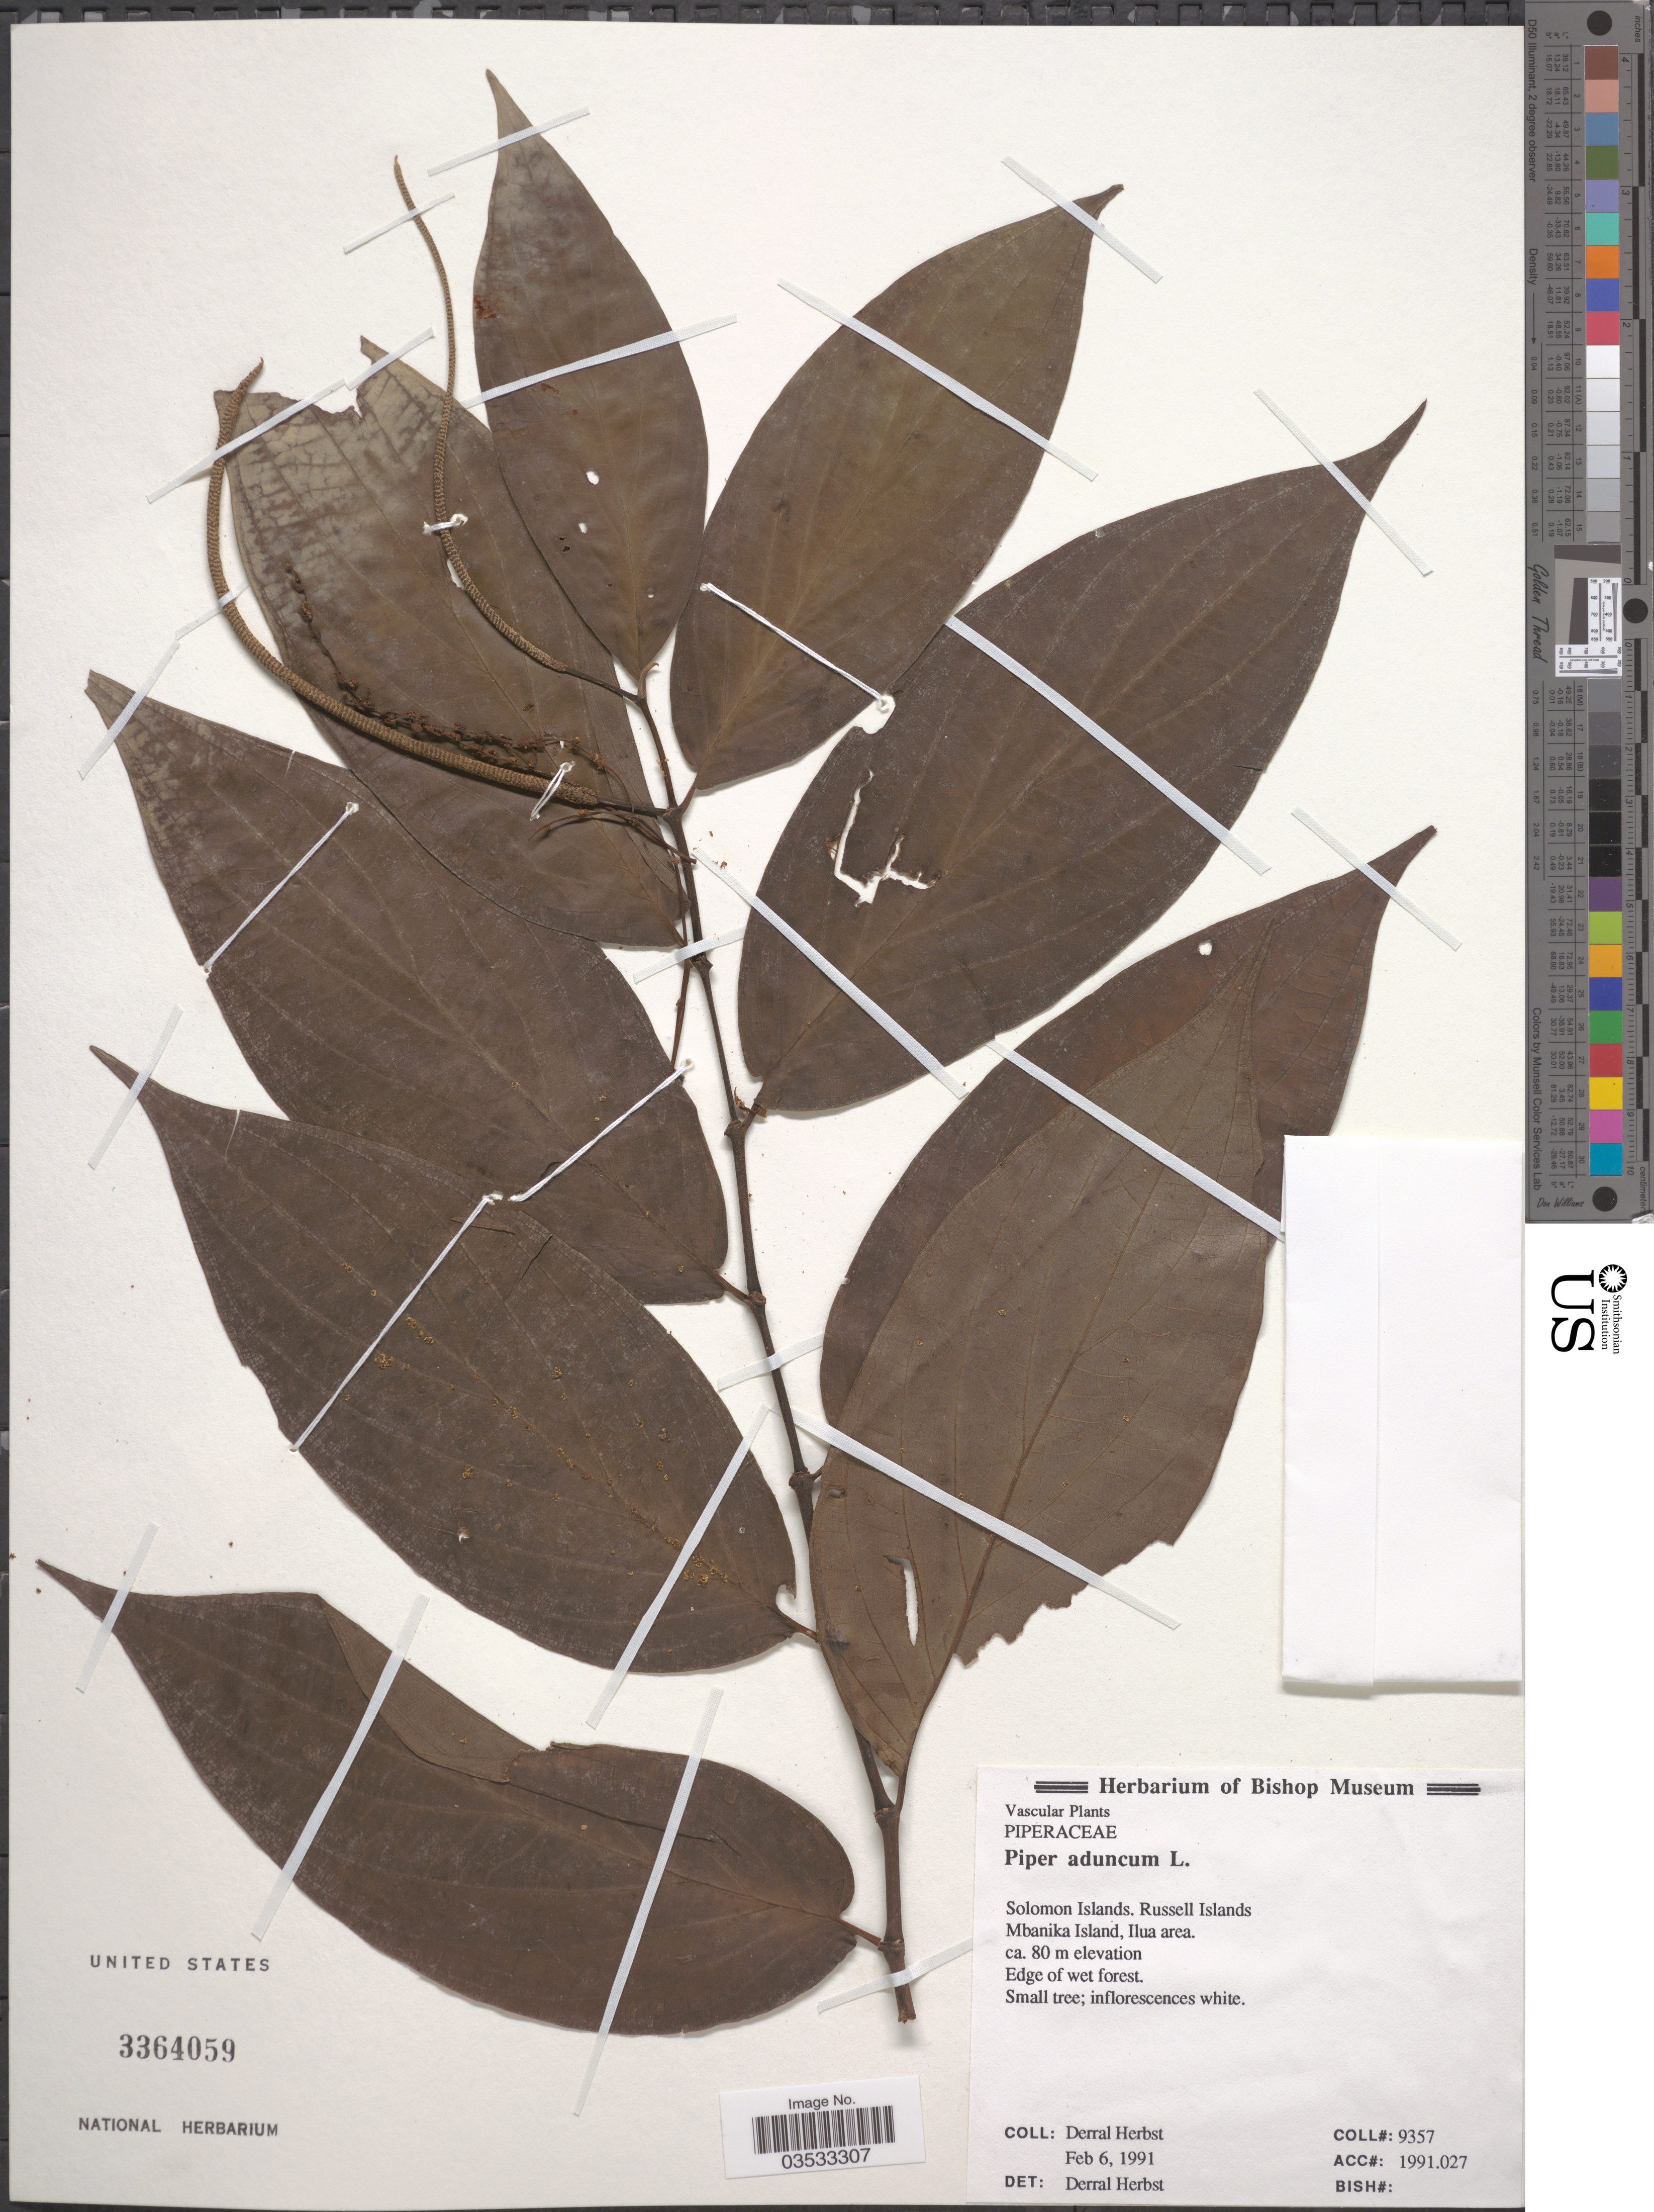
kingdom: Plantae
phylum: Tracheophyta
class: Magnoliopsida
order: Piperales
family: Piperaceae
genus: Piper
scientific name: Piper aduncum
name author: L.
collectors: D. Herbst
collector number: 9357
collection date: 1991-02-06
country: Solomon Islands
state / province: Solomon Islands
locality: Russell Islands. Mbanika Island, Ilua area.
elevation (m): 80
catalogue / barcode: US 3364059